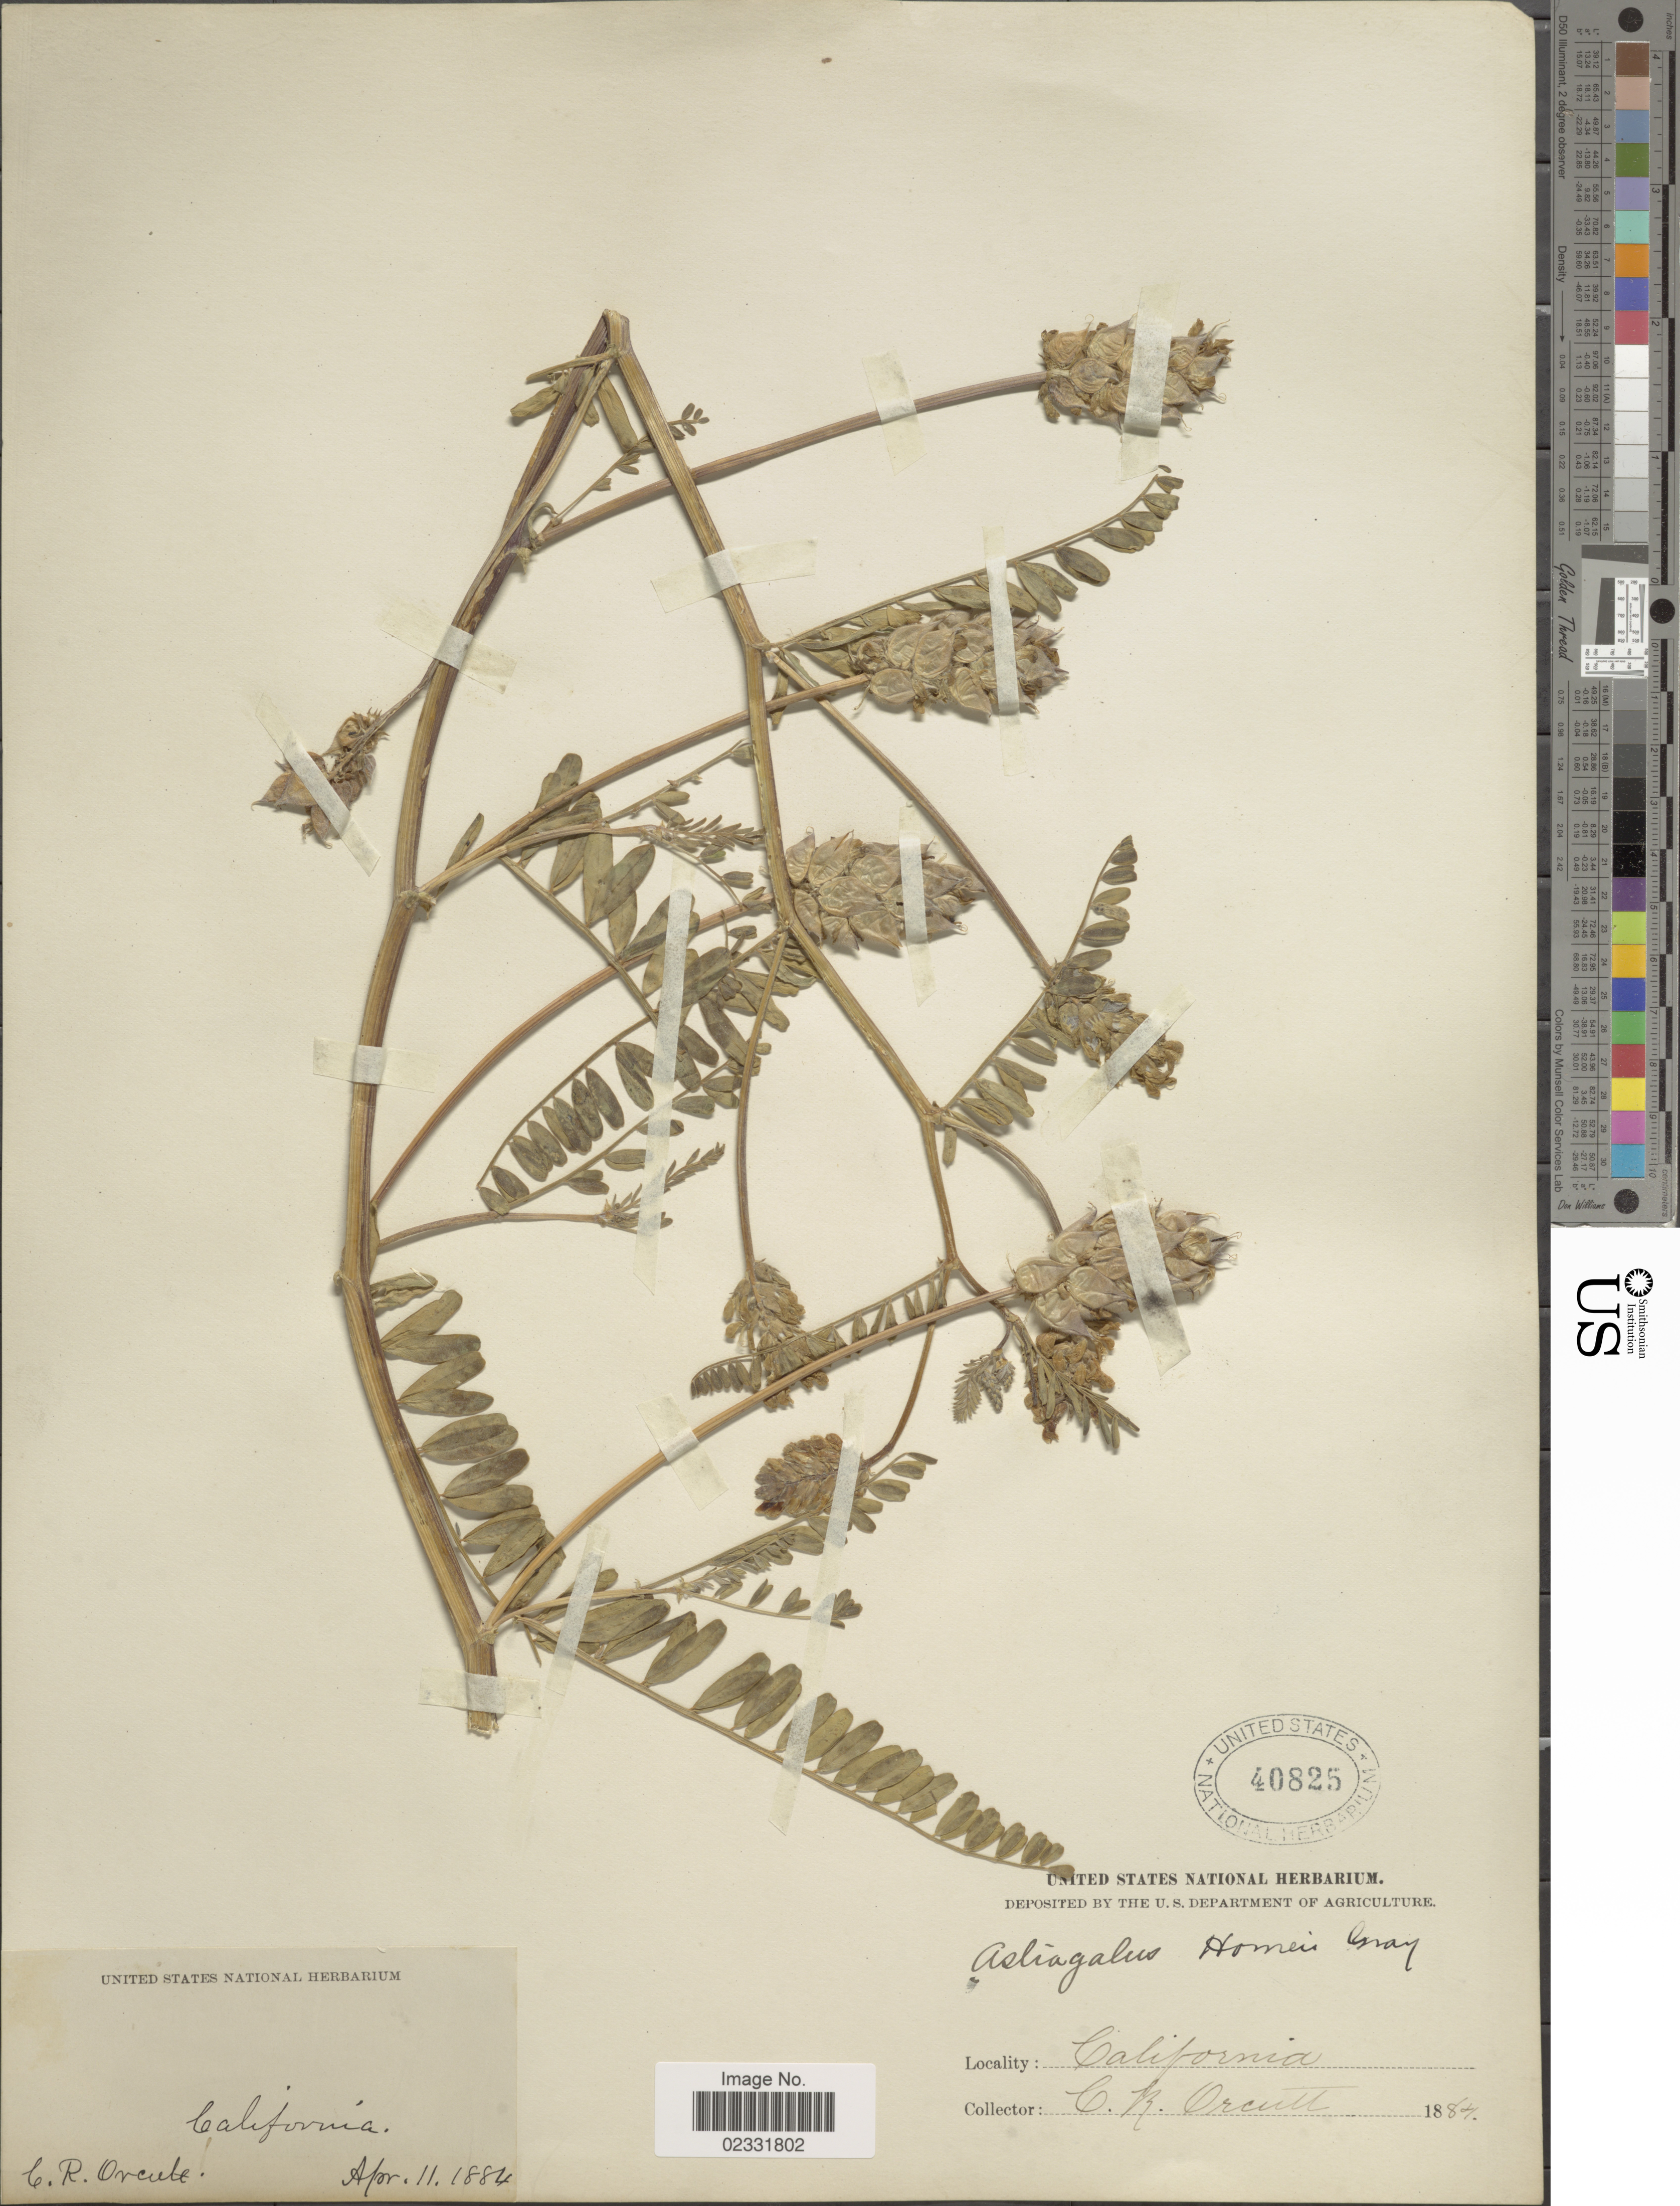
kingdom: Plantae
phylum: Tracheophyta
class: Magnoliopsida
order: Fabales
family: Fabaceae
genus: Astragalus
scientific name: Astragalus hornii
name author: A. Gray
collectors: C. R. Orcutt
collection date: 1884-04-11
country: United States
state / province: California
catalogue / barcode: US 40825